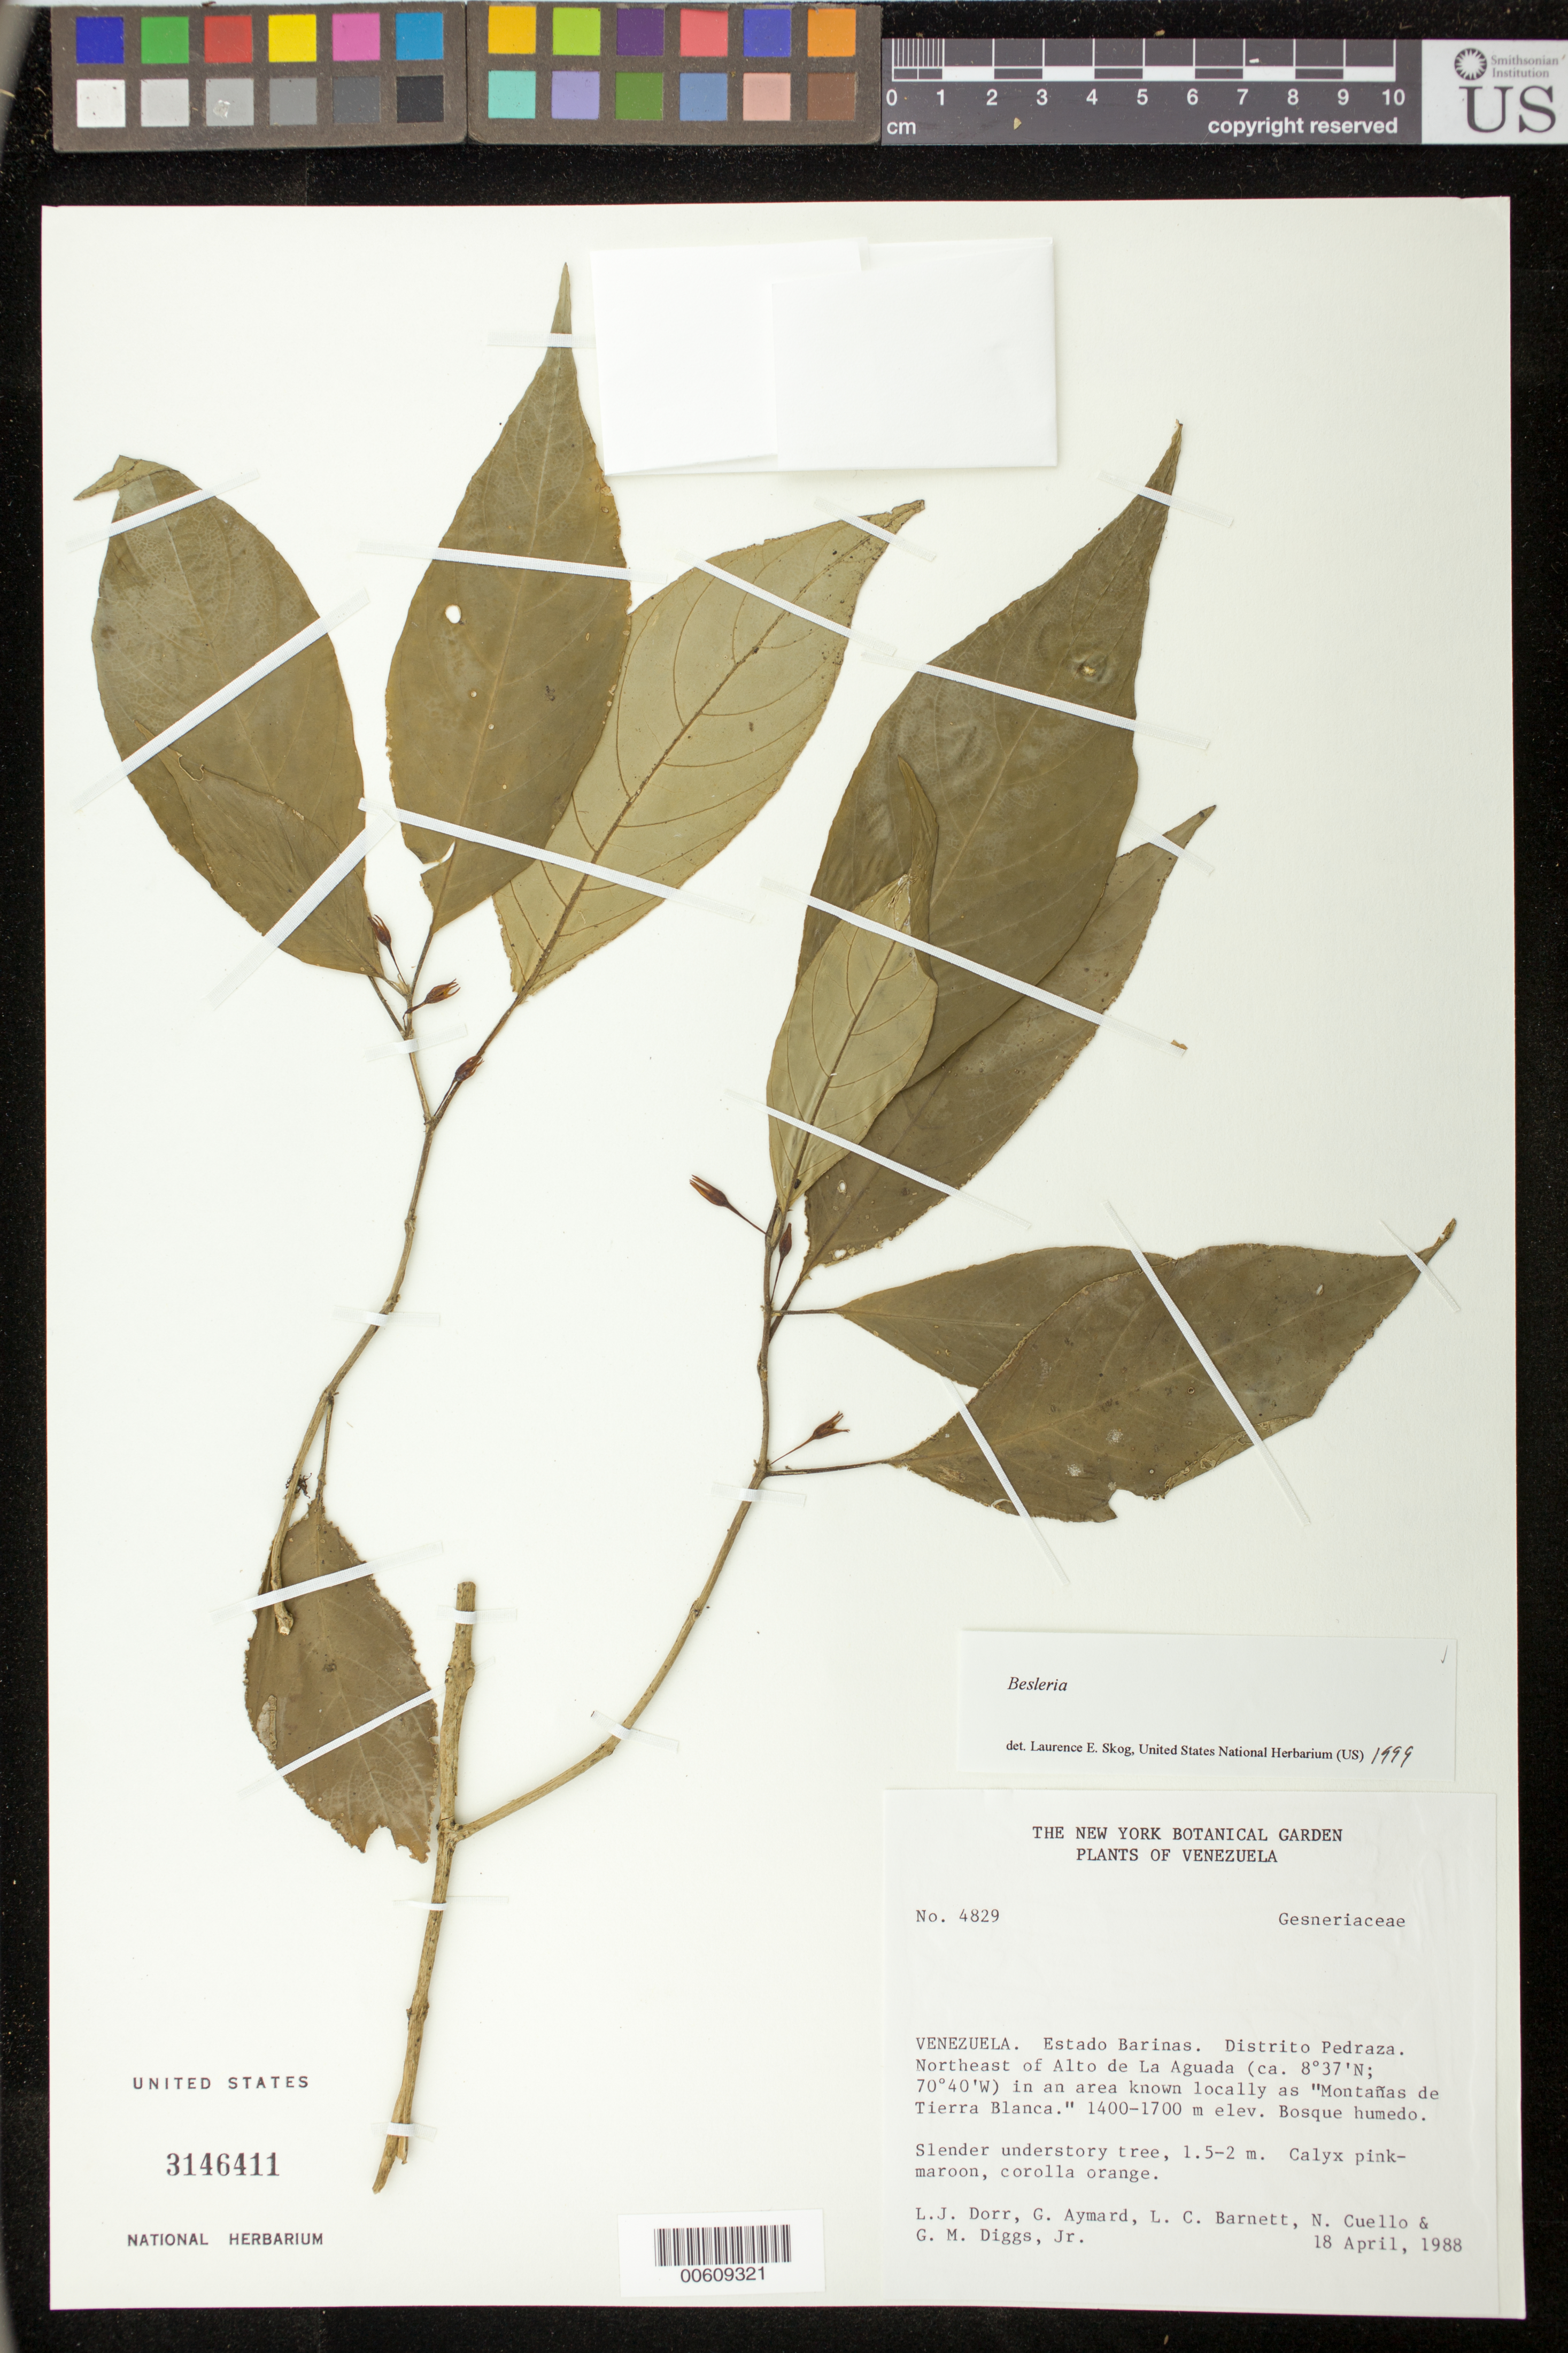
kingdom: Plantae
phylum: Tracheophyta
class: Magnoliopsida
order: Lamiales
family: Gesneriaceae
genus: Besleria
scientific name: Besleria sp.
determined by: Clark, J. L., (SEL), The Marie Selby Botanical Garden (UNITED STATES)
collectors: L. J. Dorr, G. A. Aymard, L. C. Barnett, N. L. Cuello & G. Diggs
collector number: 4829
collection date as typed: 18 Apr 1988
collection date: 1988-04-18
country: Venezuela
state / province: Barinas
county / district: Pedraza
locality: NE of Alto de La Aguada in an area known locally as 'Montañas de Tierra Blanca"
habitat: Bosque húmedo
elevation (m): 1400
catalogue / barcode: US 3146411